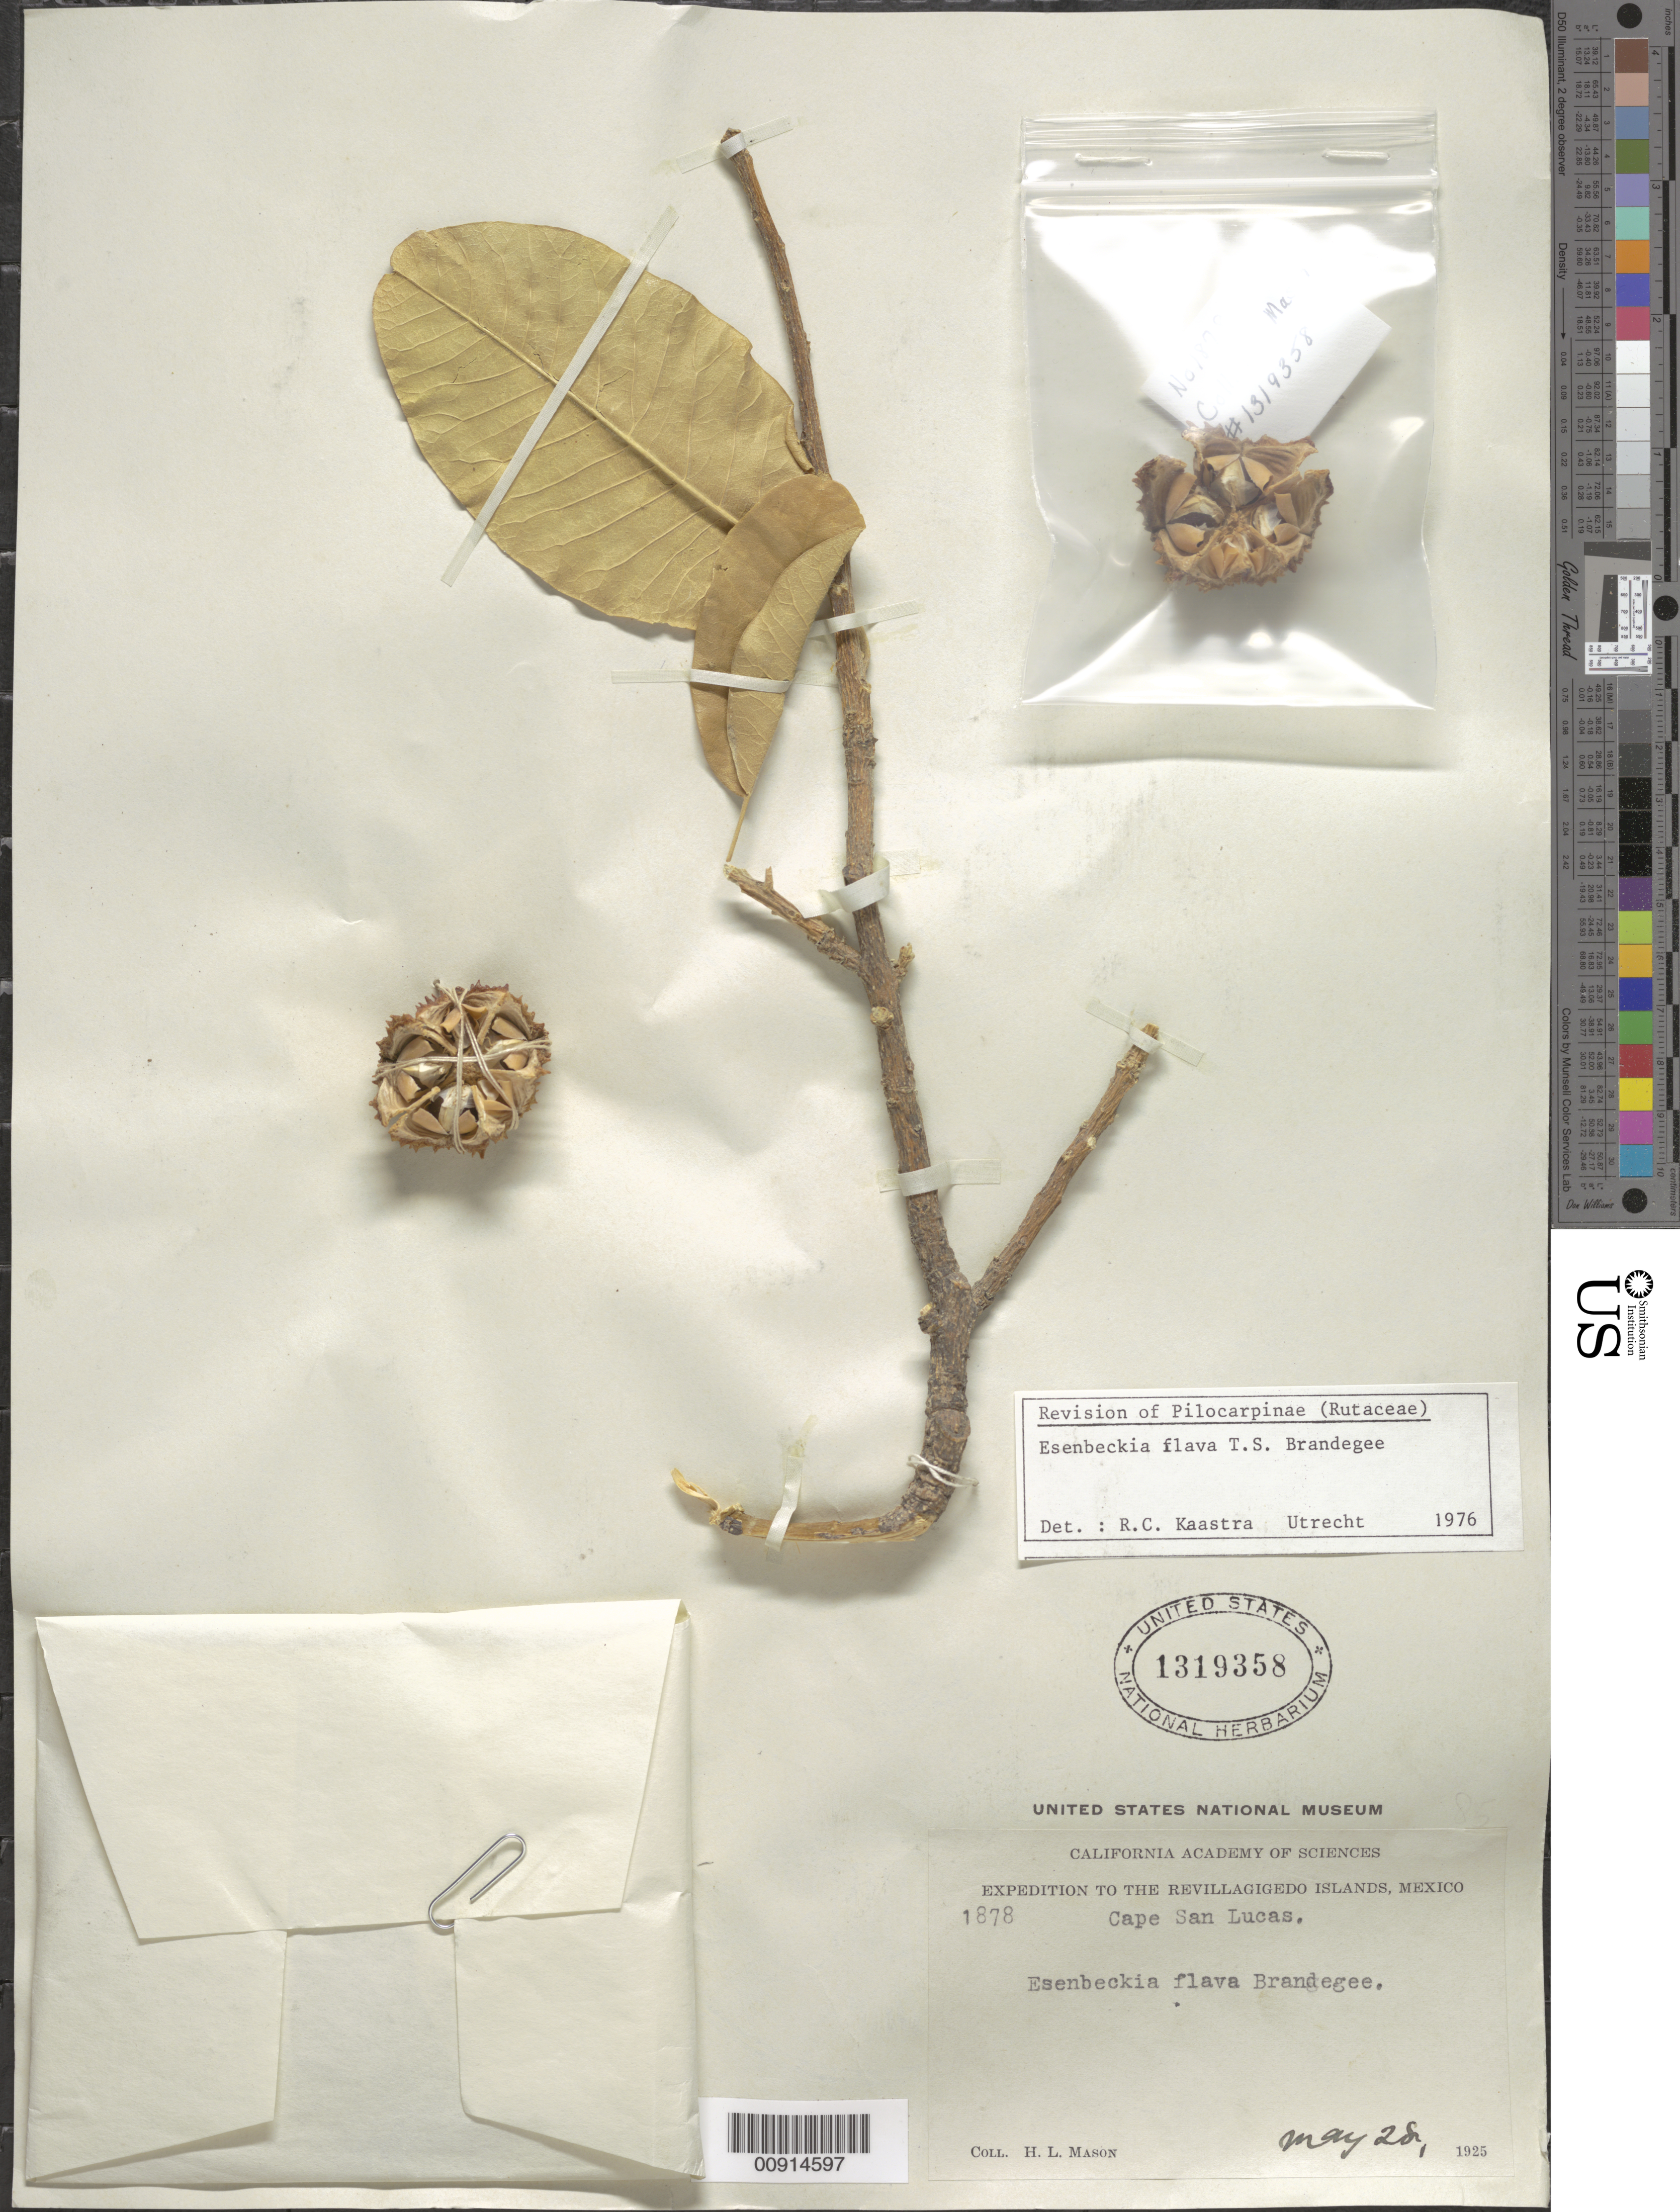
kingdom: Plantae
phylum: Tracheophyta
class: Magnoliopsida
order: Sapindales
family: Rutaceae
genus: Esenbeckia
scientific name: Esenbeckia flava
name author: Brandegee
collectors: H. L. Mason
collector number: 1878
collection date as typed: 28 May 1925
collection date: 1925-05-28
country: Mexico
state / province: Baja California Sur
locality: Cape San Lucas.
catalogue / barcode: US 1319358